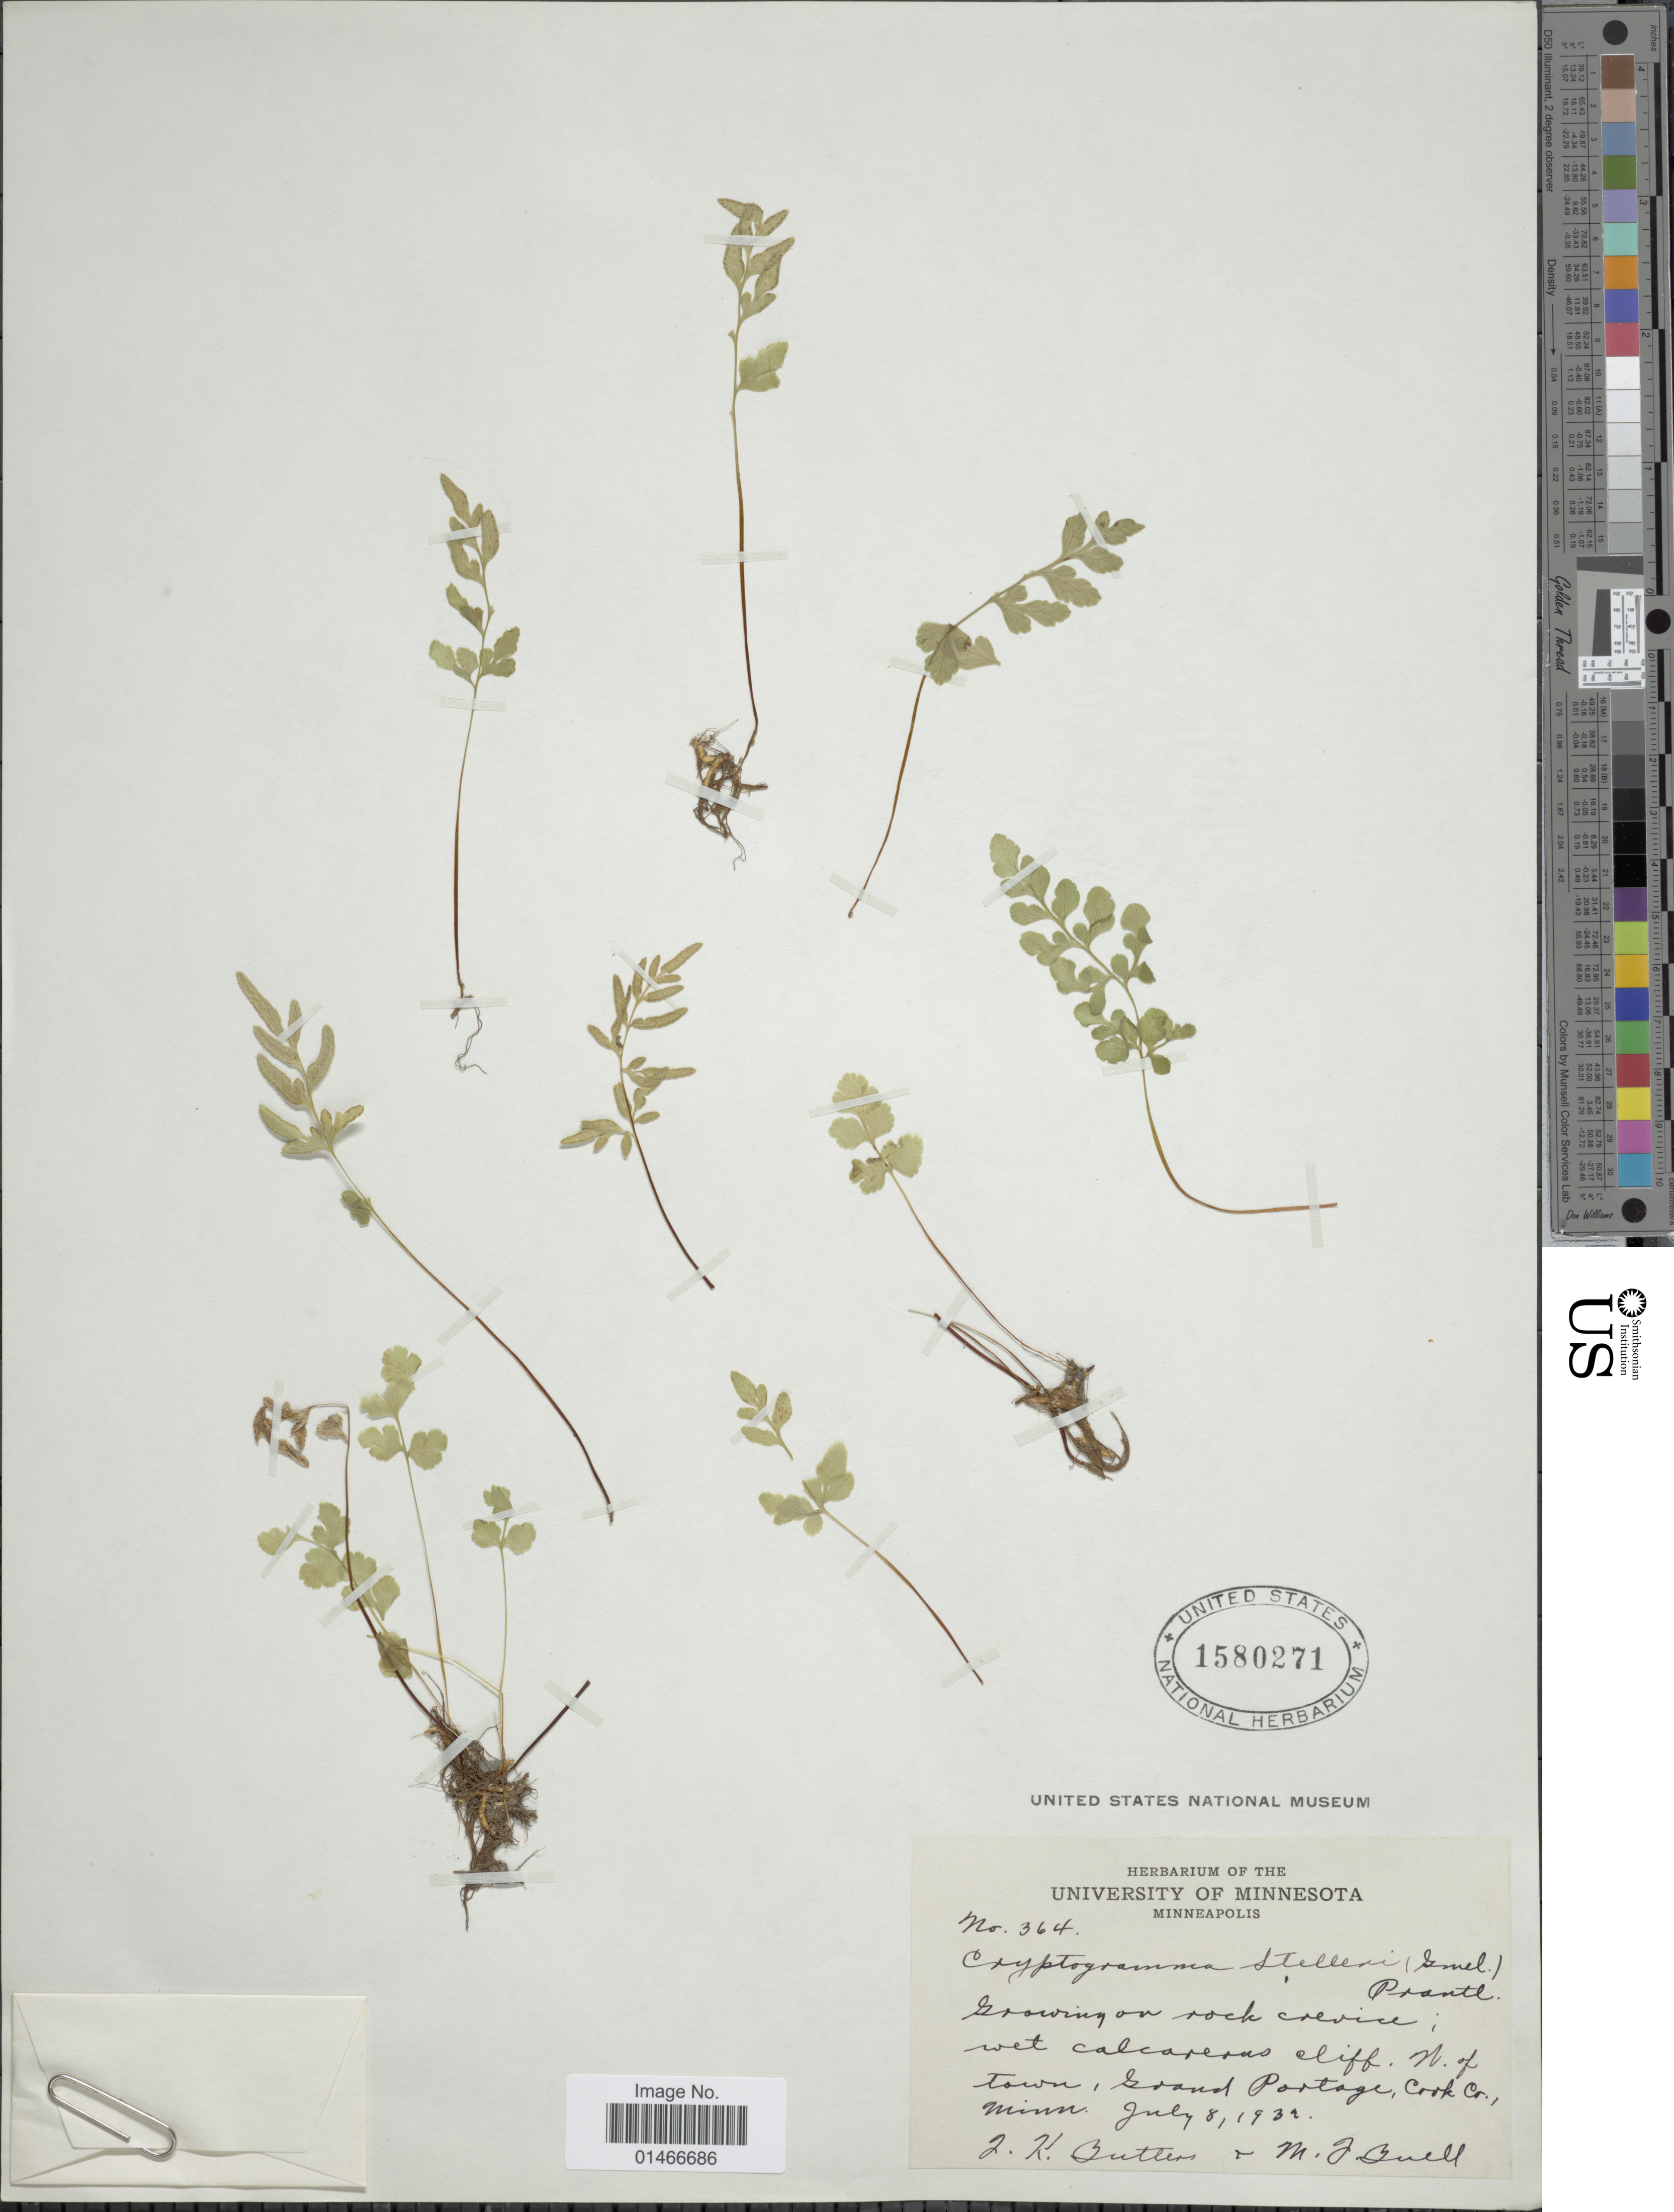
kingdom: Plantae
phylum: Tracheophyta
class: Polypodiopsida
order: Polypodiales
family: Pteridaceae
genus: Cryptogramma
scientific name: Cryptogramma stelleri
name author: (S.G. Gmel.) Prantl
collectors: J. Butters & M. Buell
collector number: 364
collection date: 1934-07-08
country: United States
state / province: Minnesota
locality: N. of town, Grand Portage, Cook Co., Minn.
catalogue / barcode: US 1580271